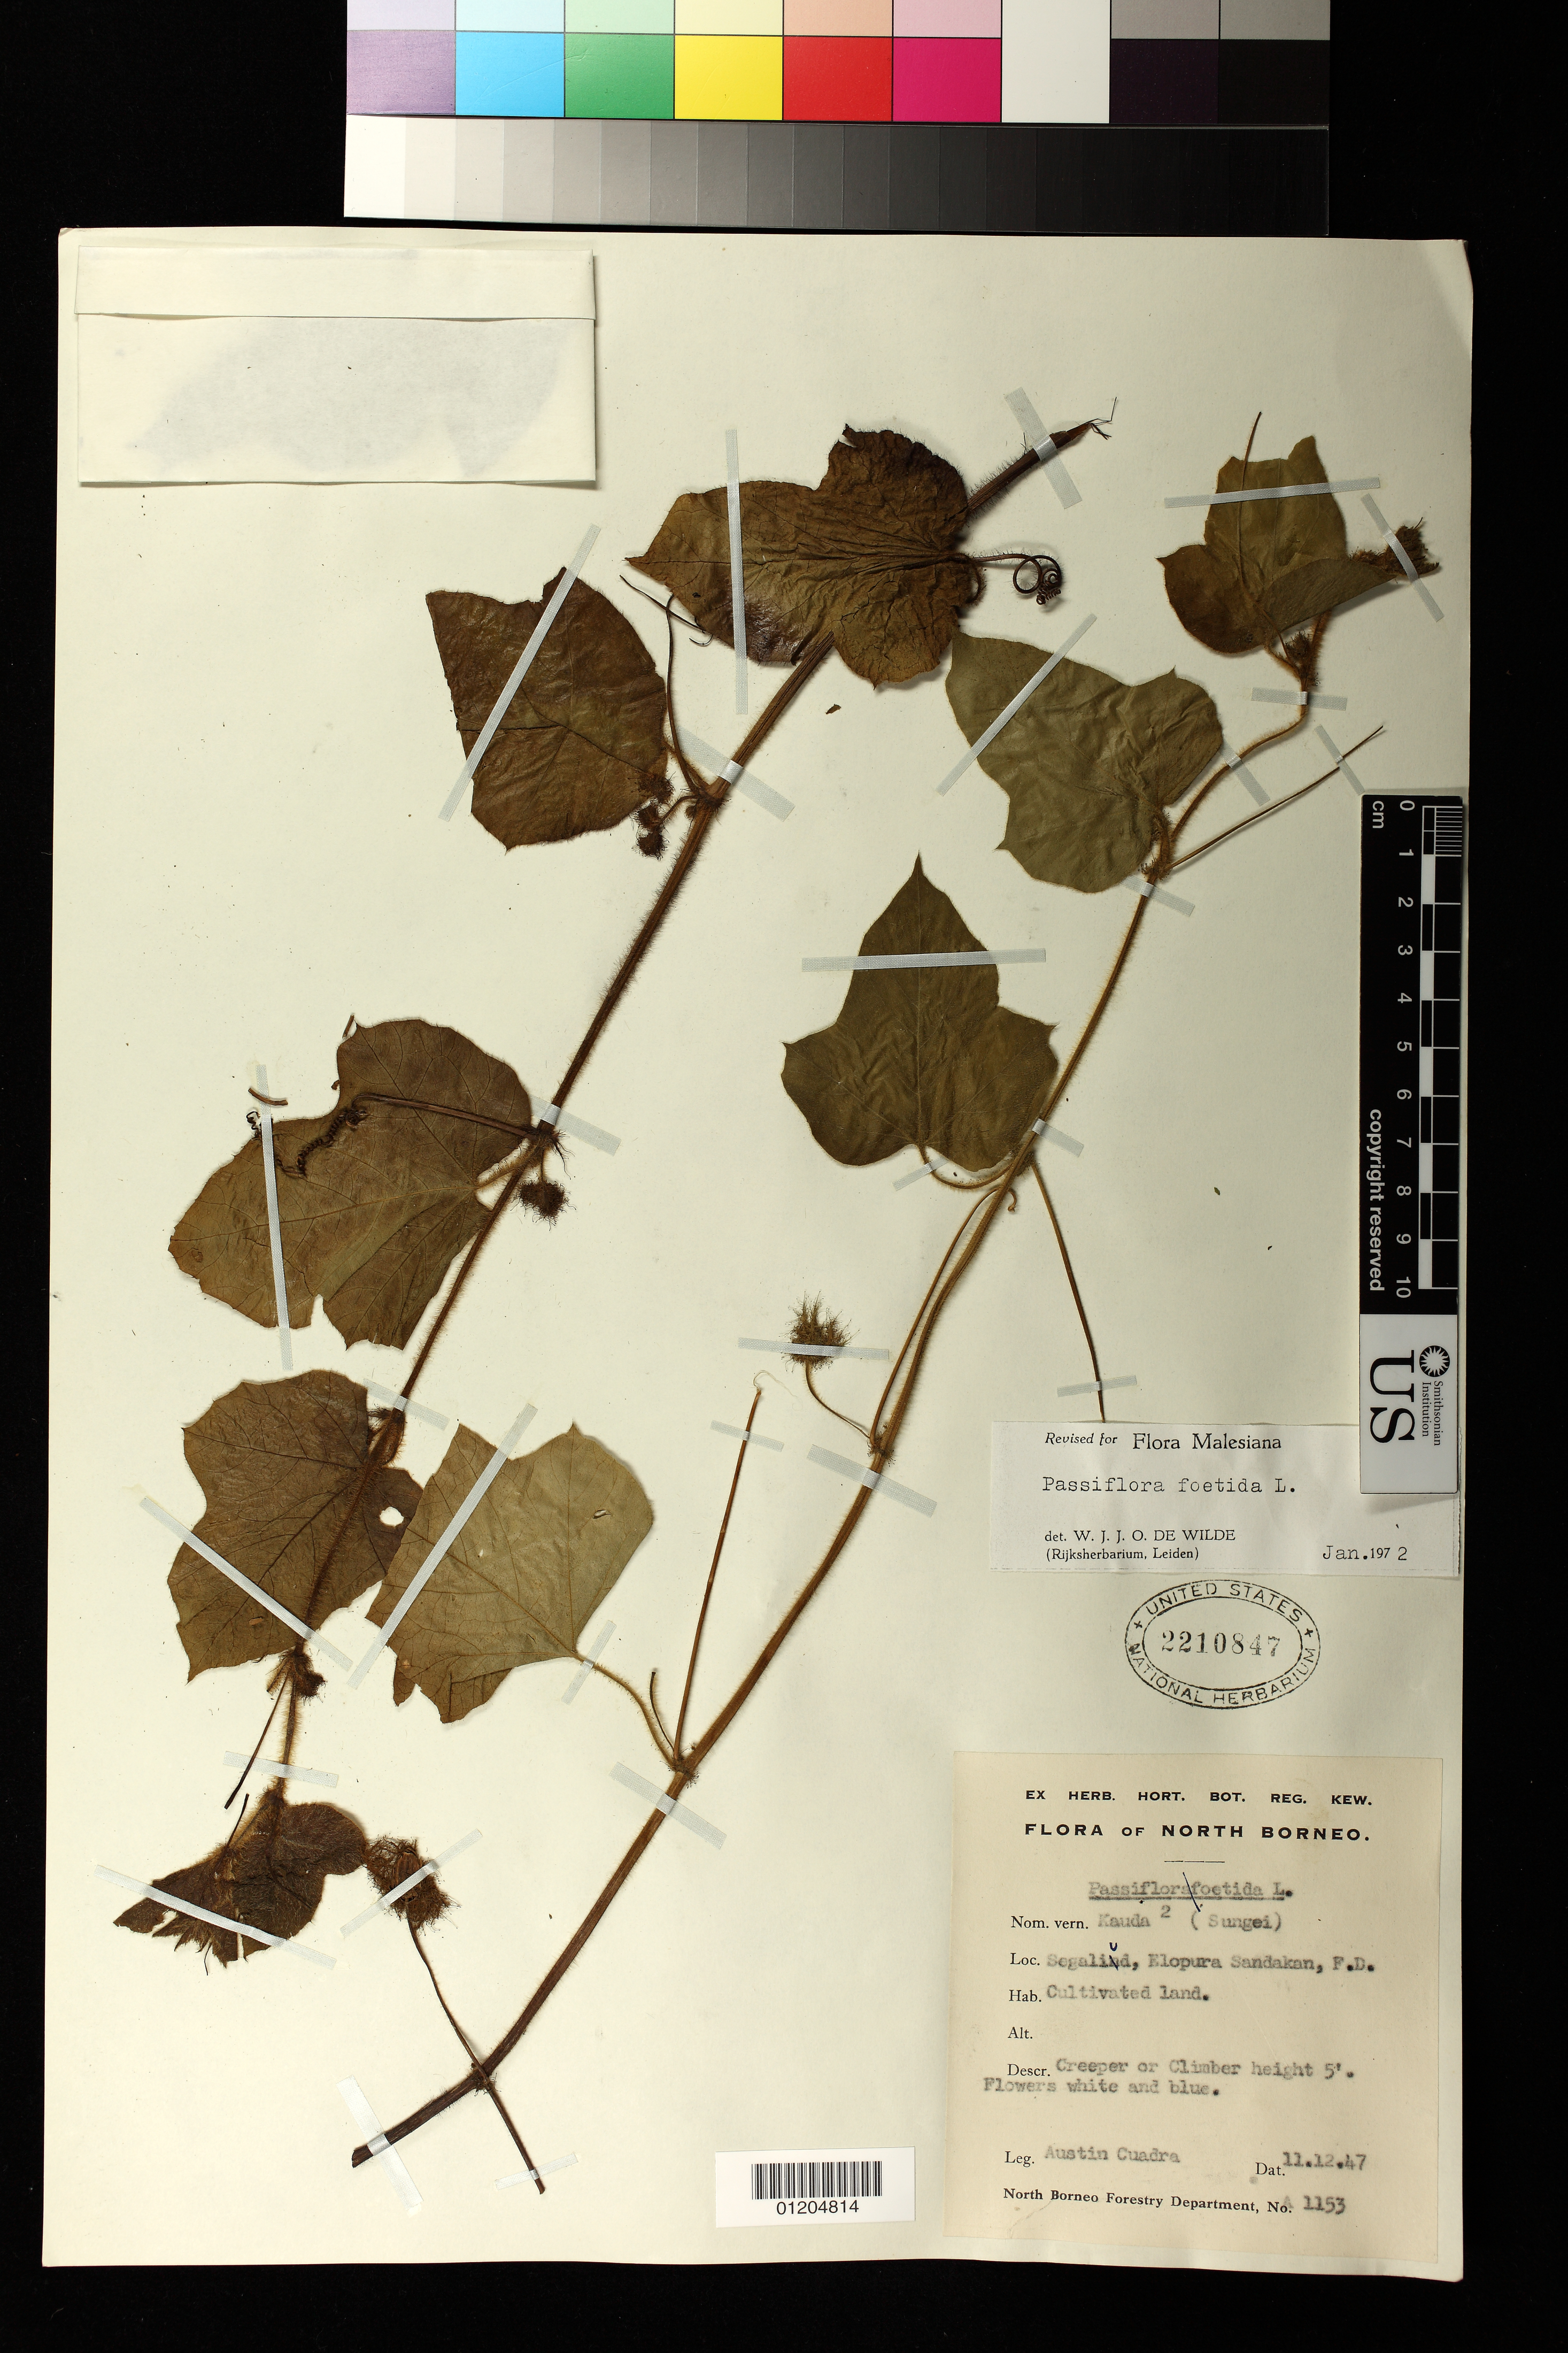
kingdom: Plantae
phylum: Tracheophyta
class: Magnoliopsida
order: Malpighiales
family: Passifloraceae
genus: Passiflora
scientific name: Passiflora foetida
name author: L.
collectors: A. Cuadra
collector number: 1153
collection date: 1947-11-12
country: Malaysia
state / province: Sabah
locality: Segaliud, Elopura Sandakan, F.D.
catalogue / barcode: US 2210847